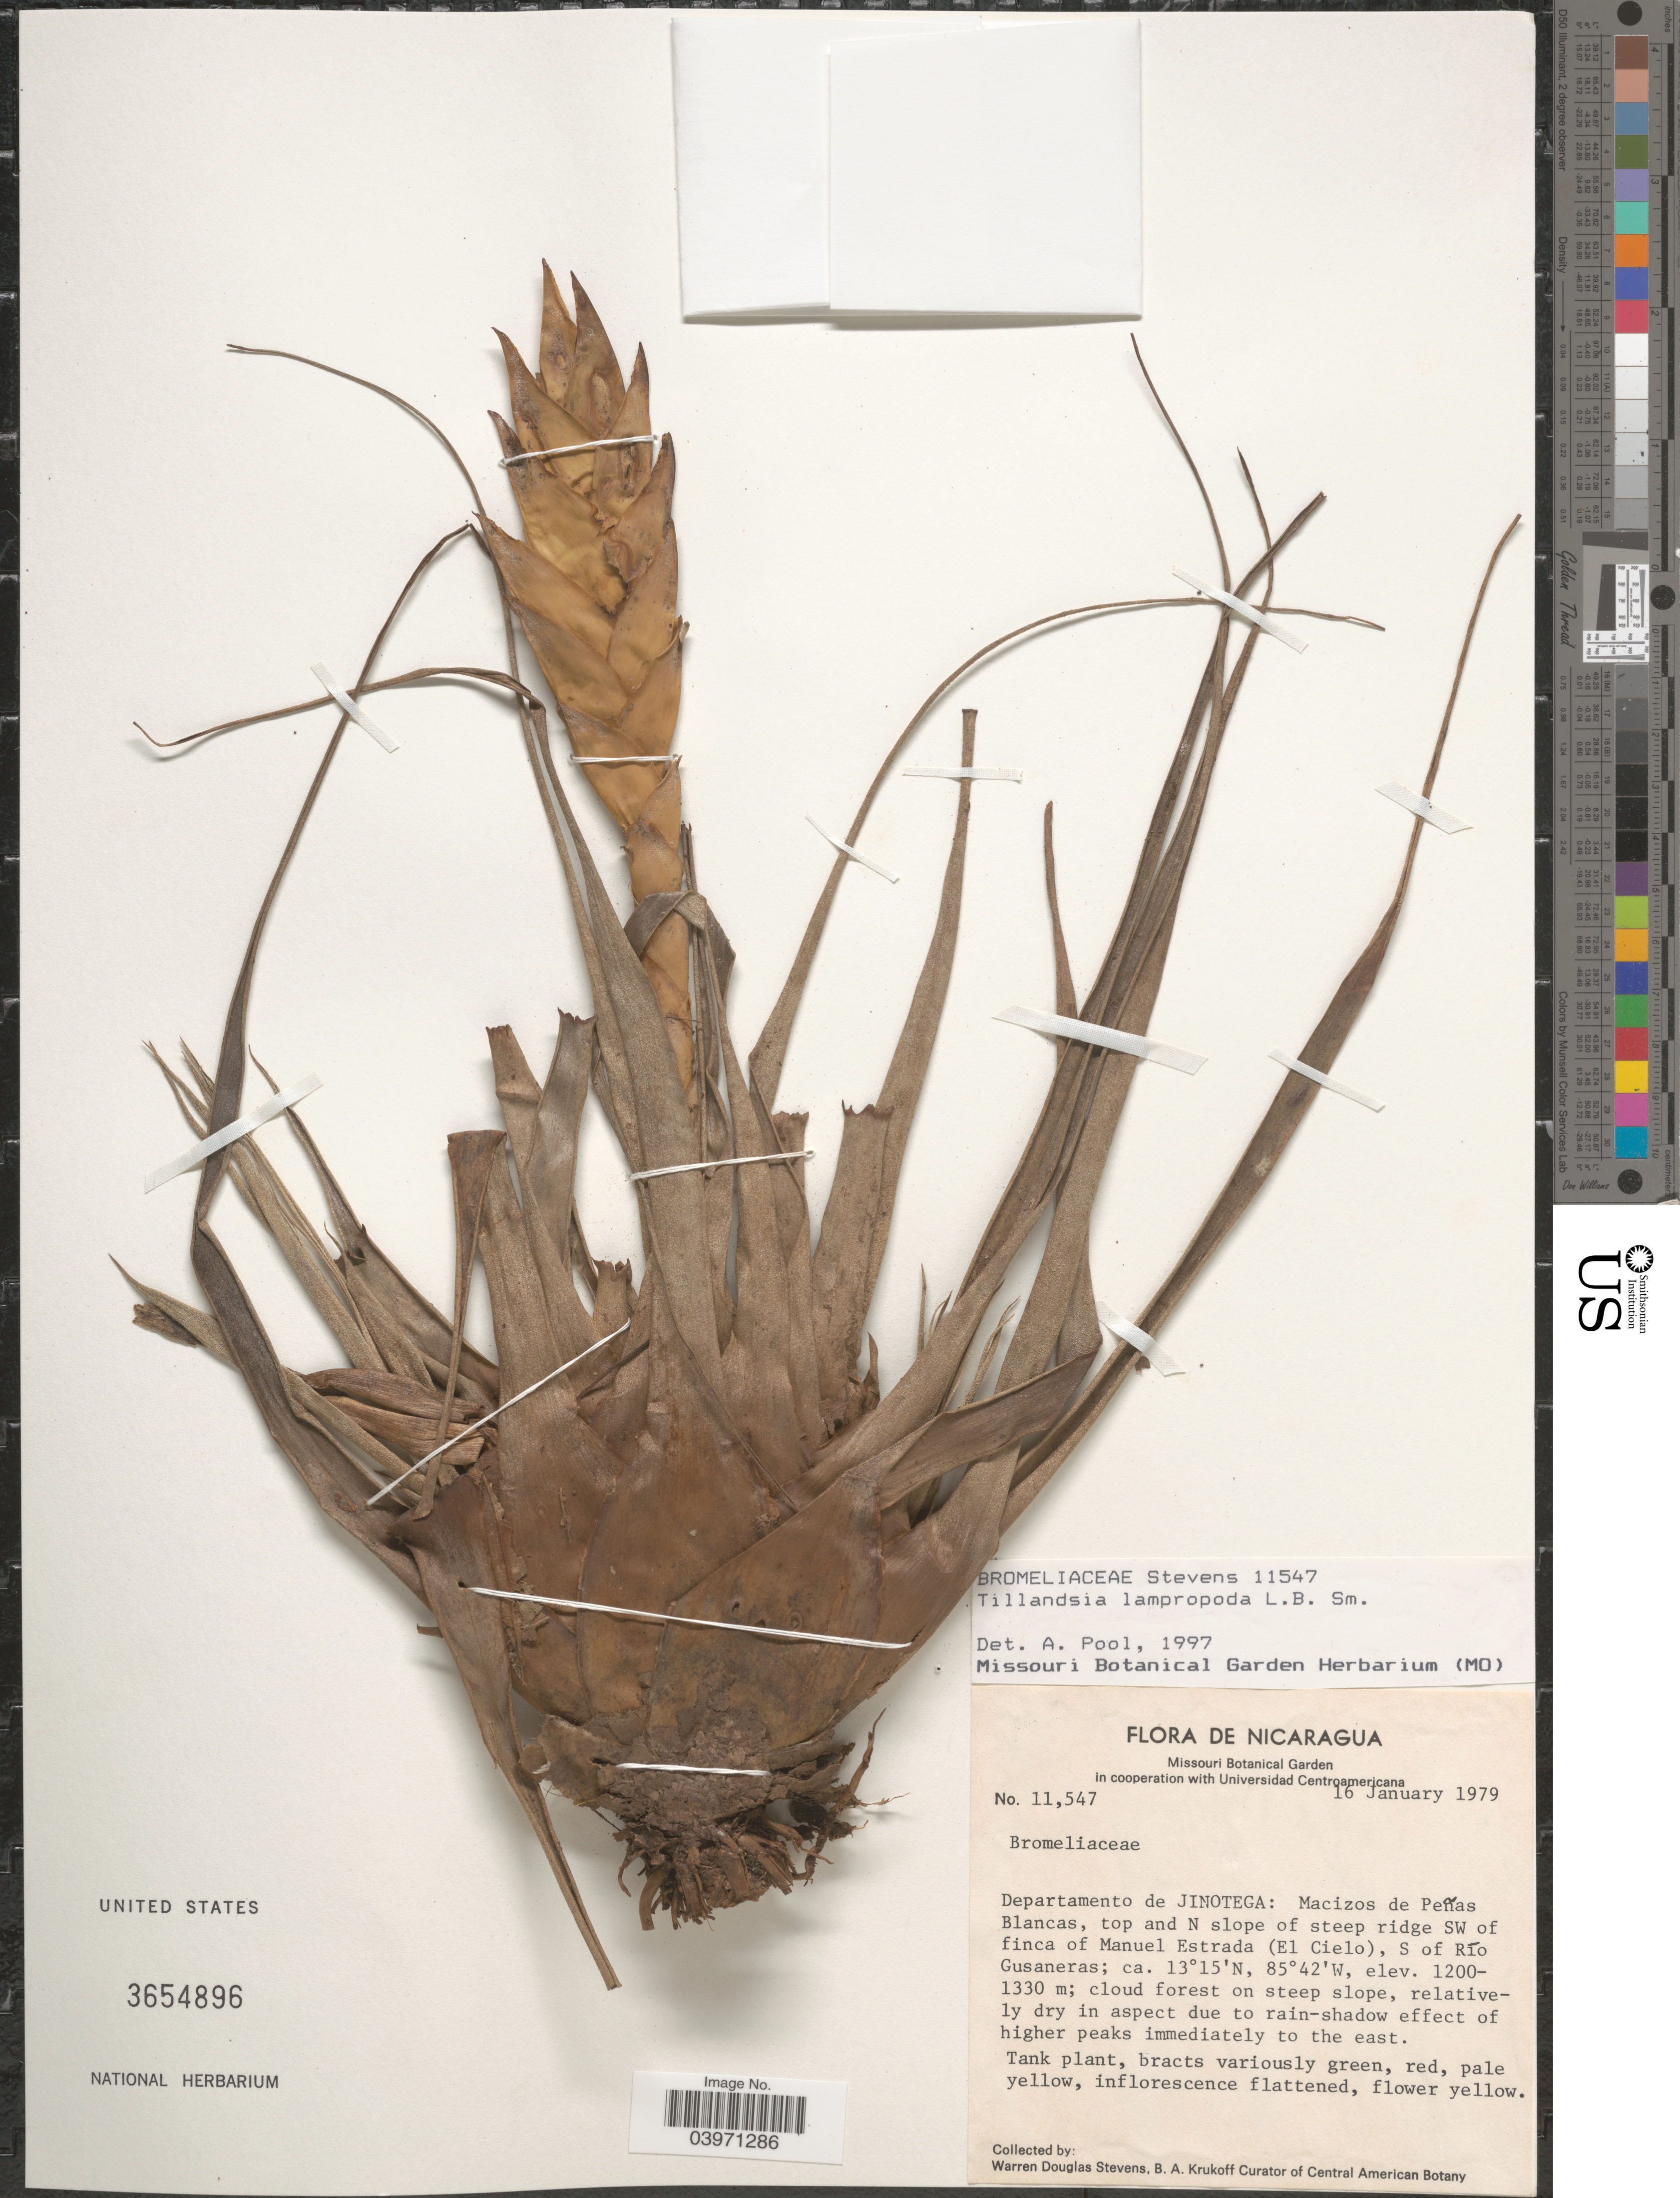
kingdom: Plantae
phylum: Tracheophyta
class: Liliopsida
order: Poales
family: Bromeliaceae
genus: Tillandsia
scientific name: Tillandsia lampropoda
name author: L.B. Sm.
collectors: W. D. Stevens & B. A. Krukoff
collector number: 11547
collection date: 1979-01-16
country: Nicaragua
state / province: Jinotega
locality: Departamento de Jinotega: Macizos de Peñas Blancas, top and N slope of steep ridge SW of finca of Manuel Estrada (El Cielo), S of Río Gusaneras.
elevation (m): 1200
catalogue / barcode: US 3654896